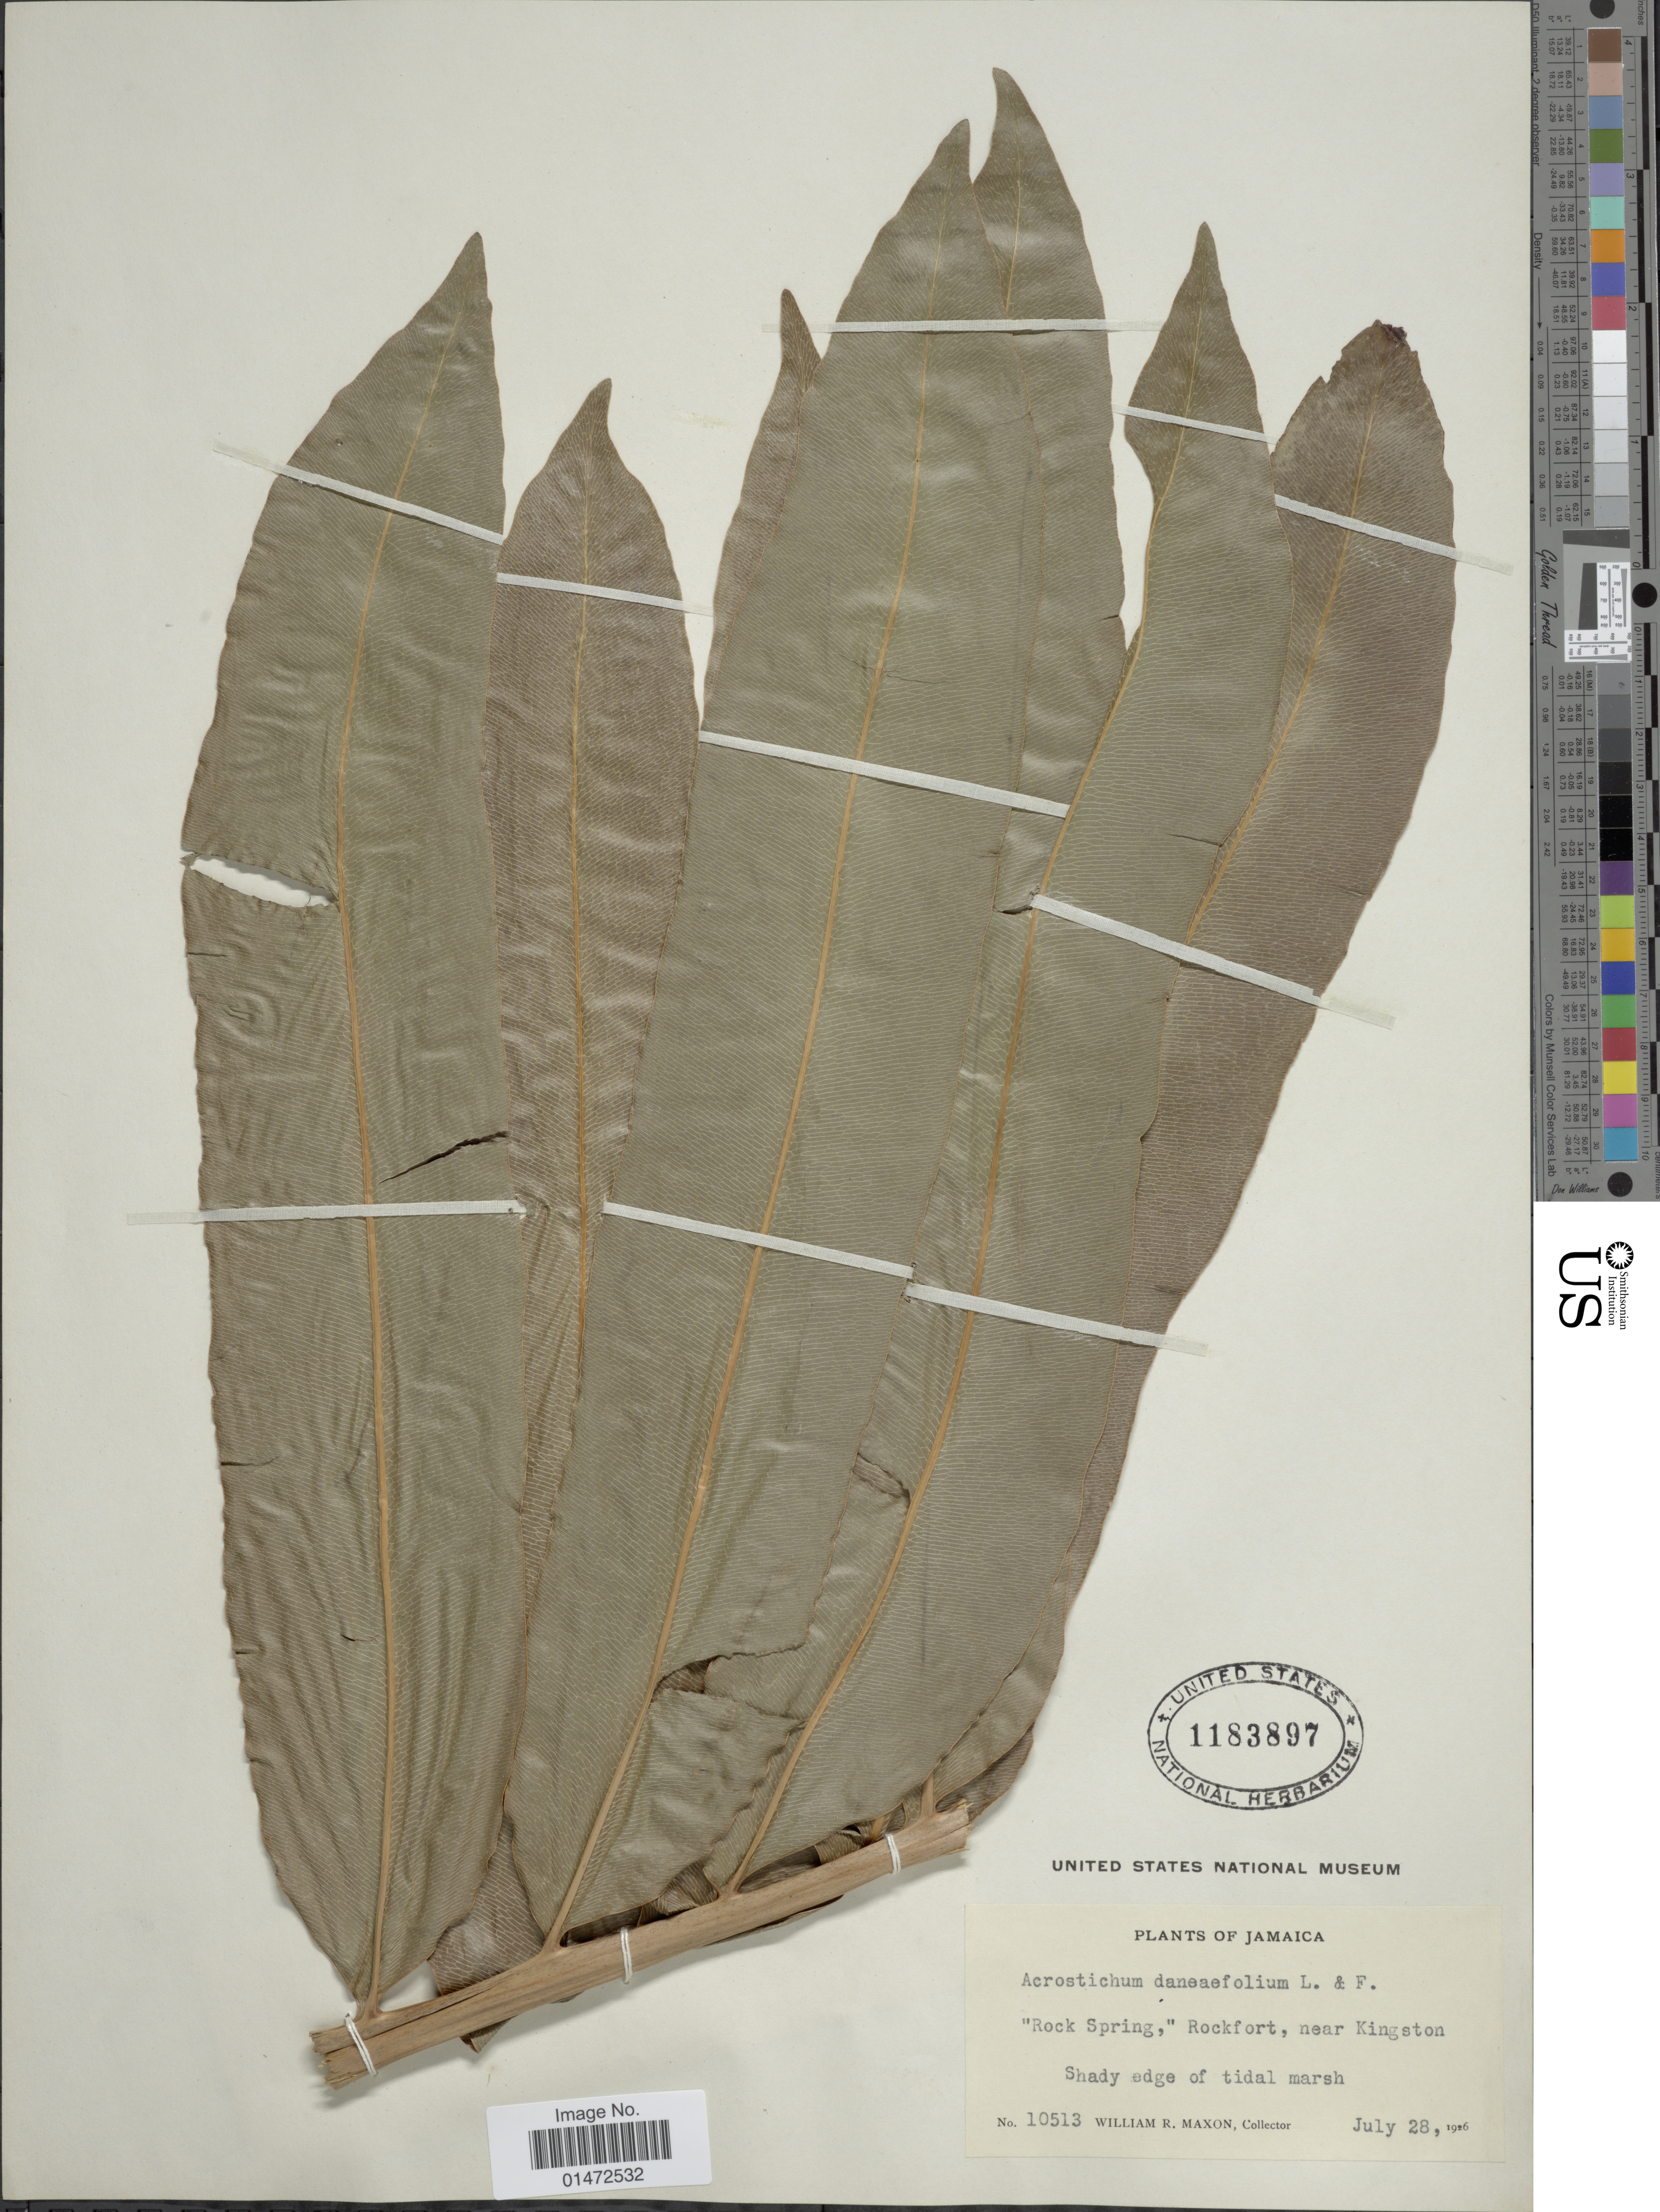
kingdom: Plantae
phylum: Tracheophyta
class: Polypodiopsida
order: Polypodiales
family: Pteridaceae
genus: Acrostichum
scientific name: Acrostichum danaeifolium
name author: Langsd. & Fisch.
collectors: W. R. Maxon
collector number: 10513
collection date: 1926-07-28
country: Jamaica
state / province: Kingston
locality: Rock Spring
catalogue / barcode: US 1183897